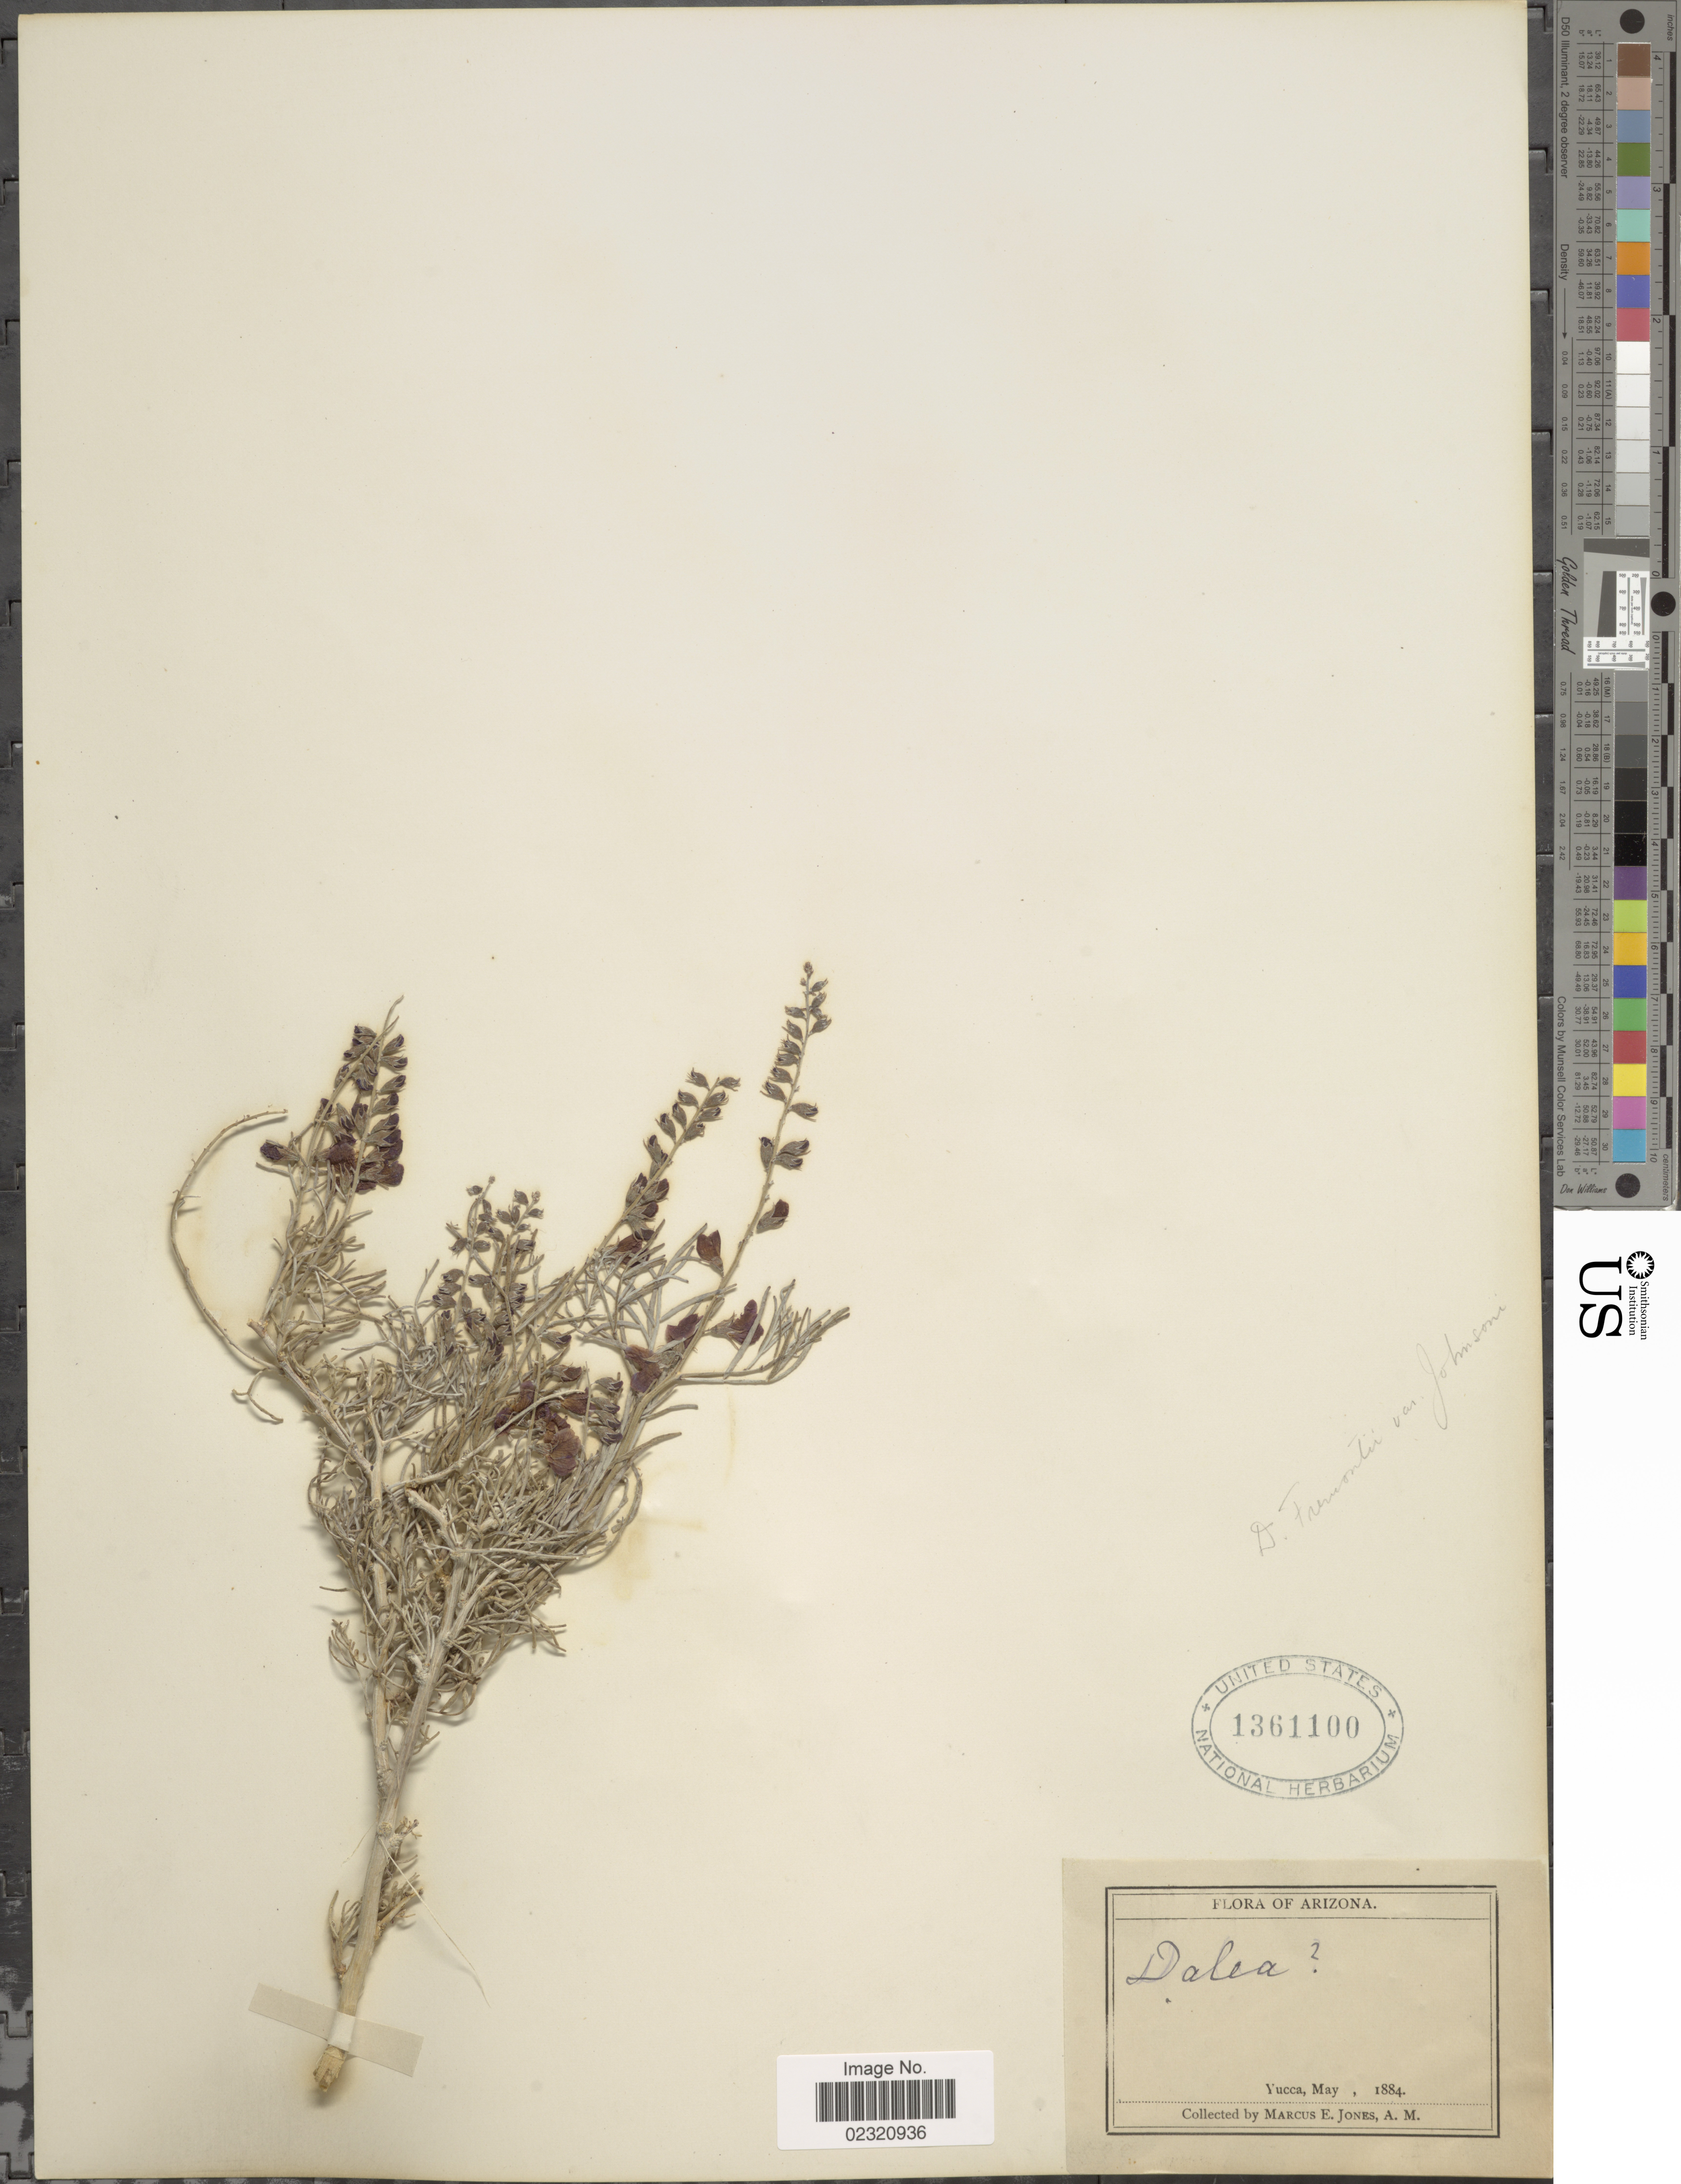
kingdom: Plantae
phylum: Tracheophyta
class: Magnoliopsida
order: Fabales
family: Fabaceae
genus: Psorothamnus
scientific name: Psorothamnus fremontii var. attenuatus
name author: Barneby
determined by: Strong, Mark T., (BOT), Smithsonian Institution - National Museum of Natural History (UNITED STATES)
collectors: M. E. Jones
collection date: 1884-05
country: United States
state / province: Arizona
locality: Yucca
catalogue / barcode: US 1361100